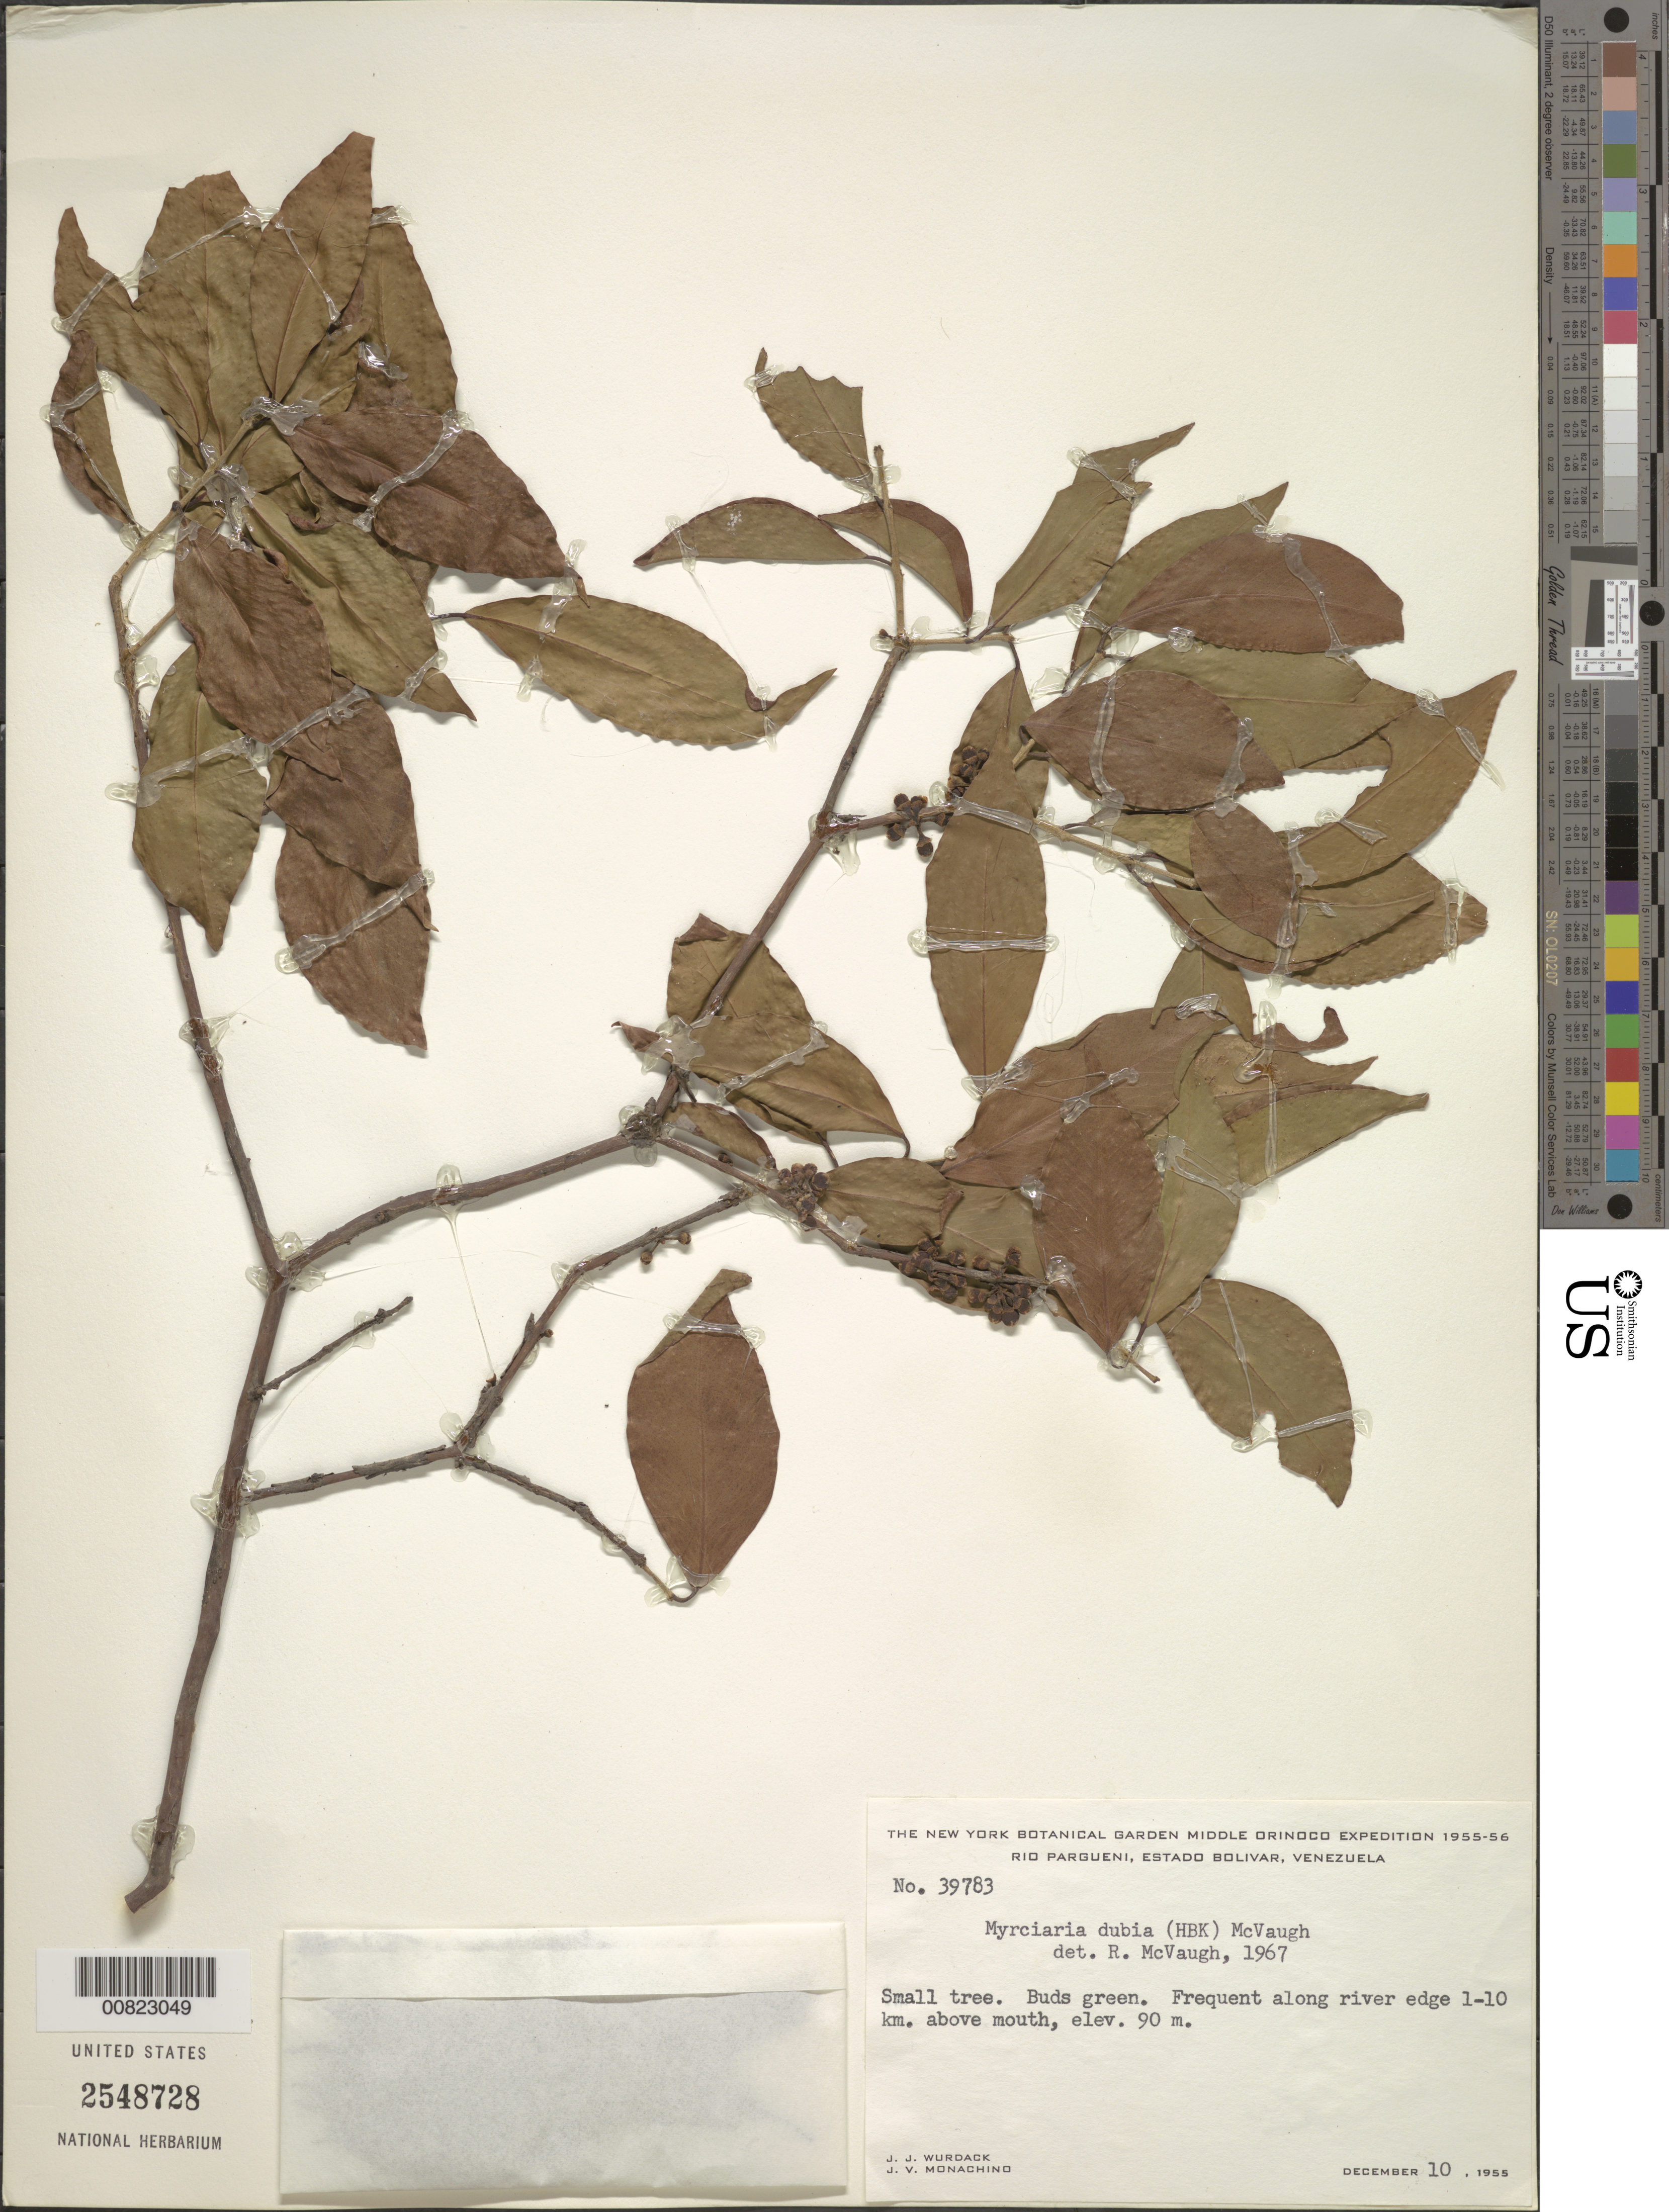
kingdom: Plantae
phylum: Tracheophyta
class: Magnoliopsida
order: Myrtales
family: Myrtaceae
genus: Myrciaria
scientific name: Myrciaria dubia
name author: (Kunth) McVaugh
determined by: McVaugh, R.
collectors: J. J. Wurdack & J. V. Monachino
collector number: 39783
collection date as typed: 10-Dec-55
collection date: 1955-12-10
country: Venezuela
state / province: Bolívar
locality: Río Pargueni, 1-10 km above mouth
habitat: River edge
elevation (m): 90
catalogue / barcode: US 2548728